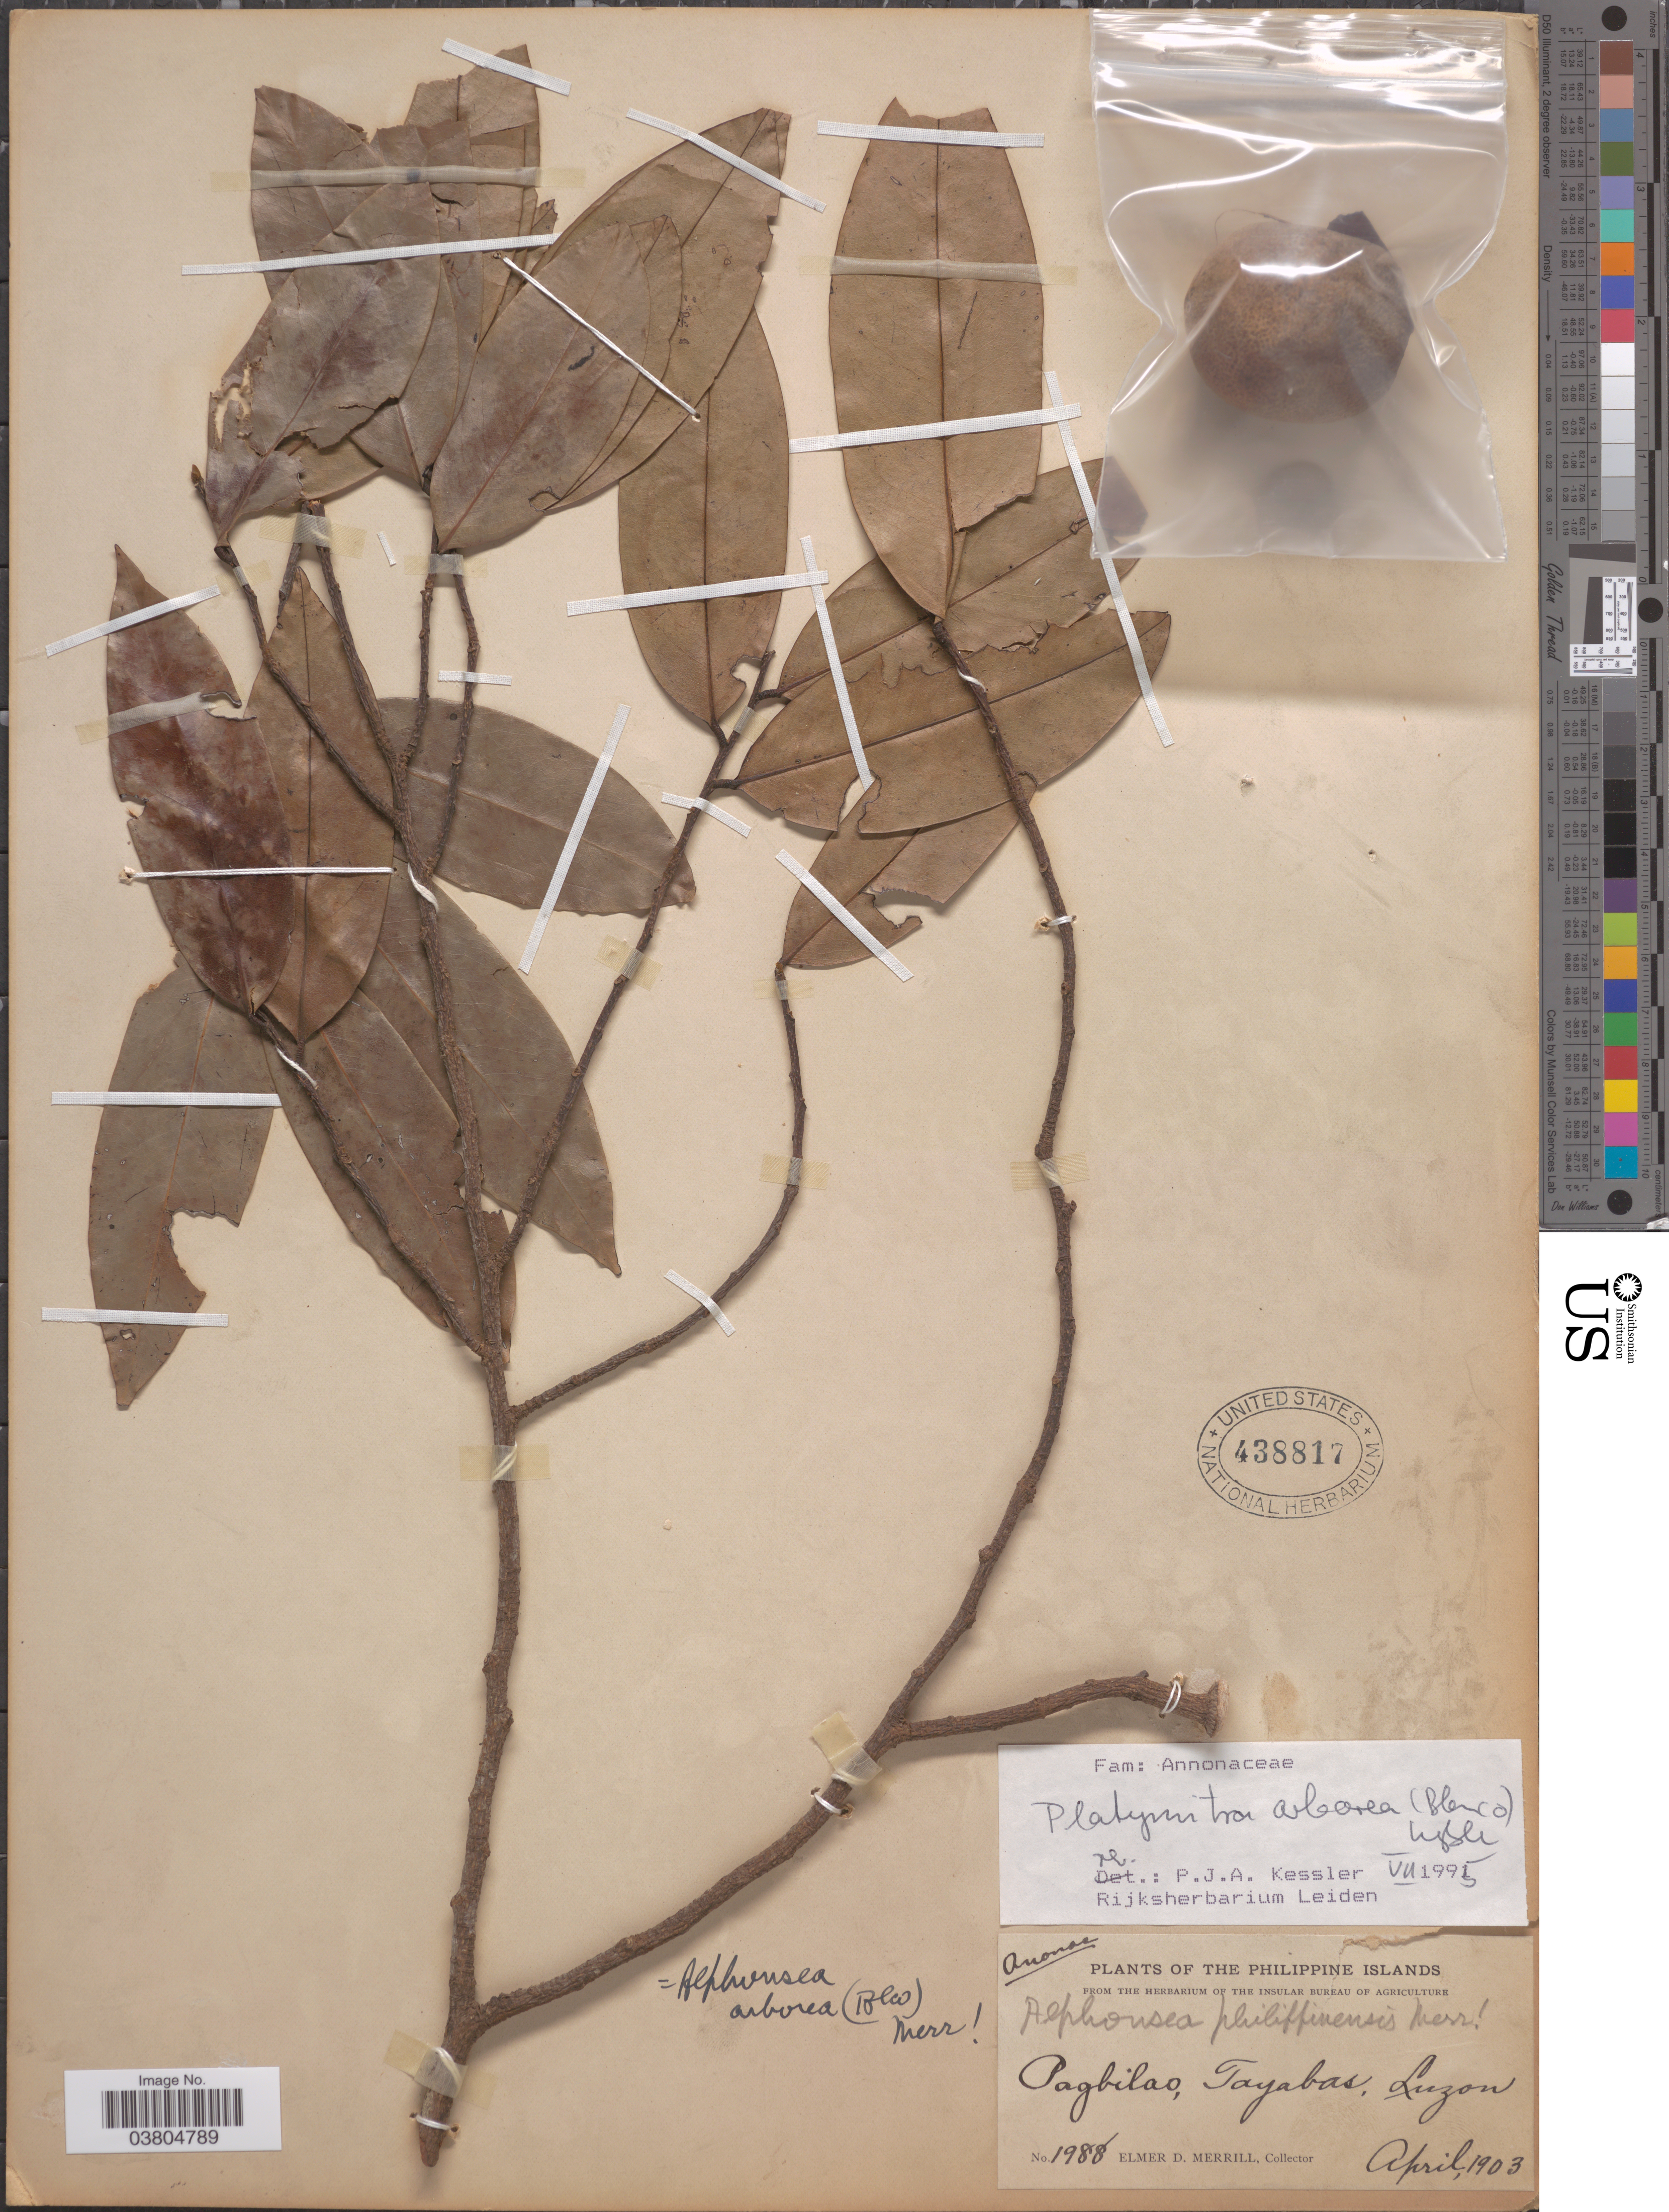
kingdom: Plantae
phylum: Tracheophyta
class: Magnoliopsida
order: Magnoliales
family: Annonaceae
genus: Platymitra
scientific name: Platymitra arborea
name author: (Blanco) Kessler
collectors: E. D. Merrill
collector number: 1988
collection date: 1903-04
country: Philippines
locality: The Philippine Islands. Pagbilao, Tayabas, Luzon.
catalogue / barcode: US 438817